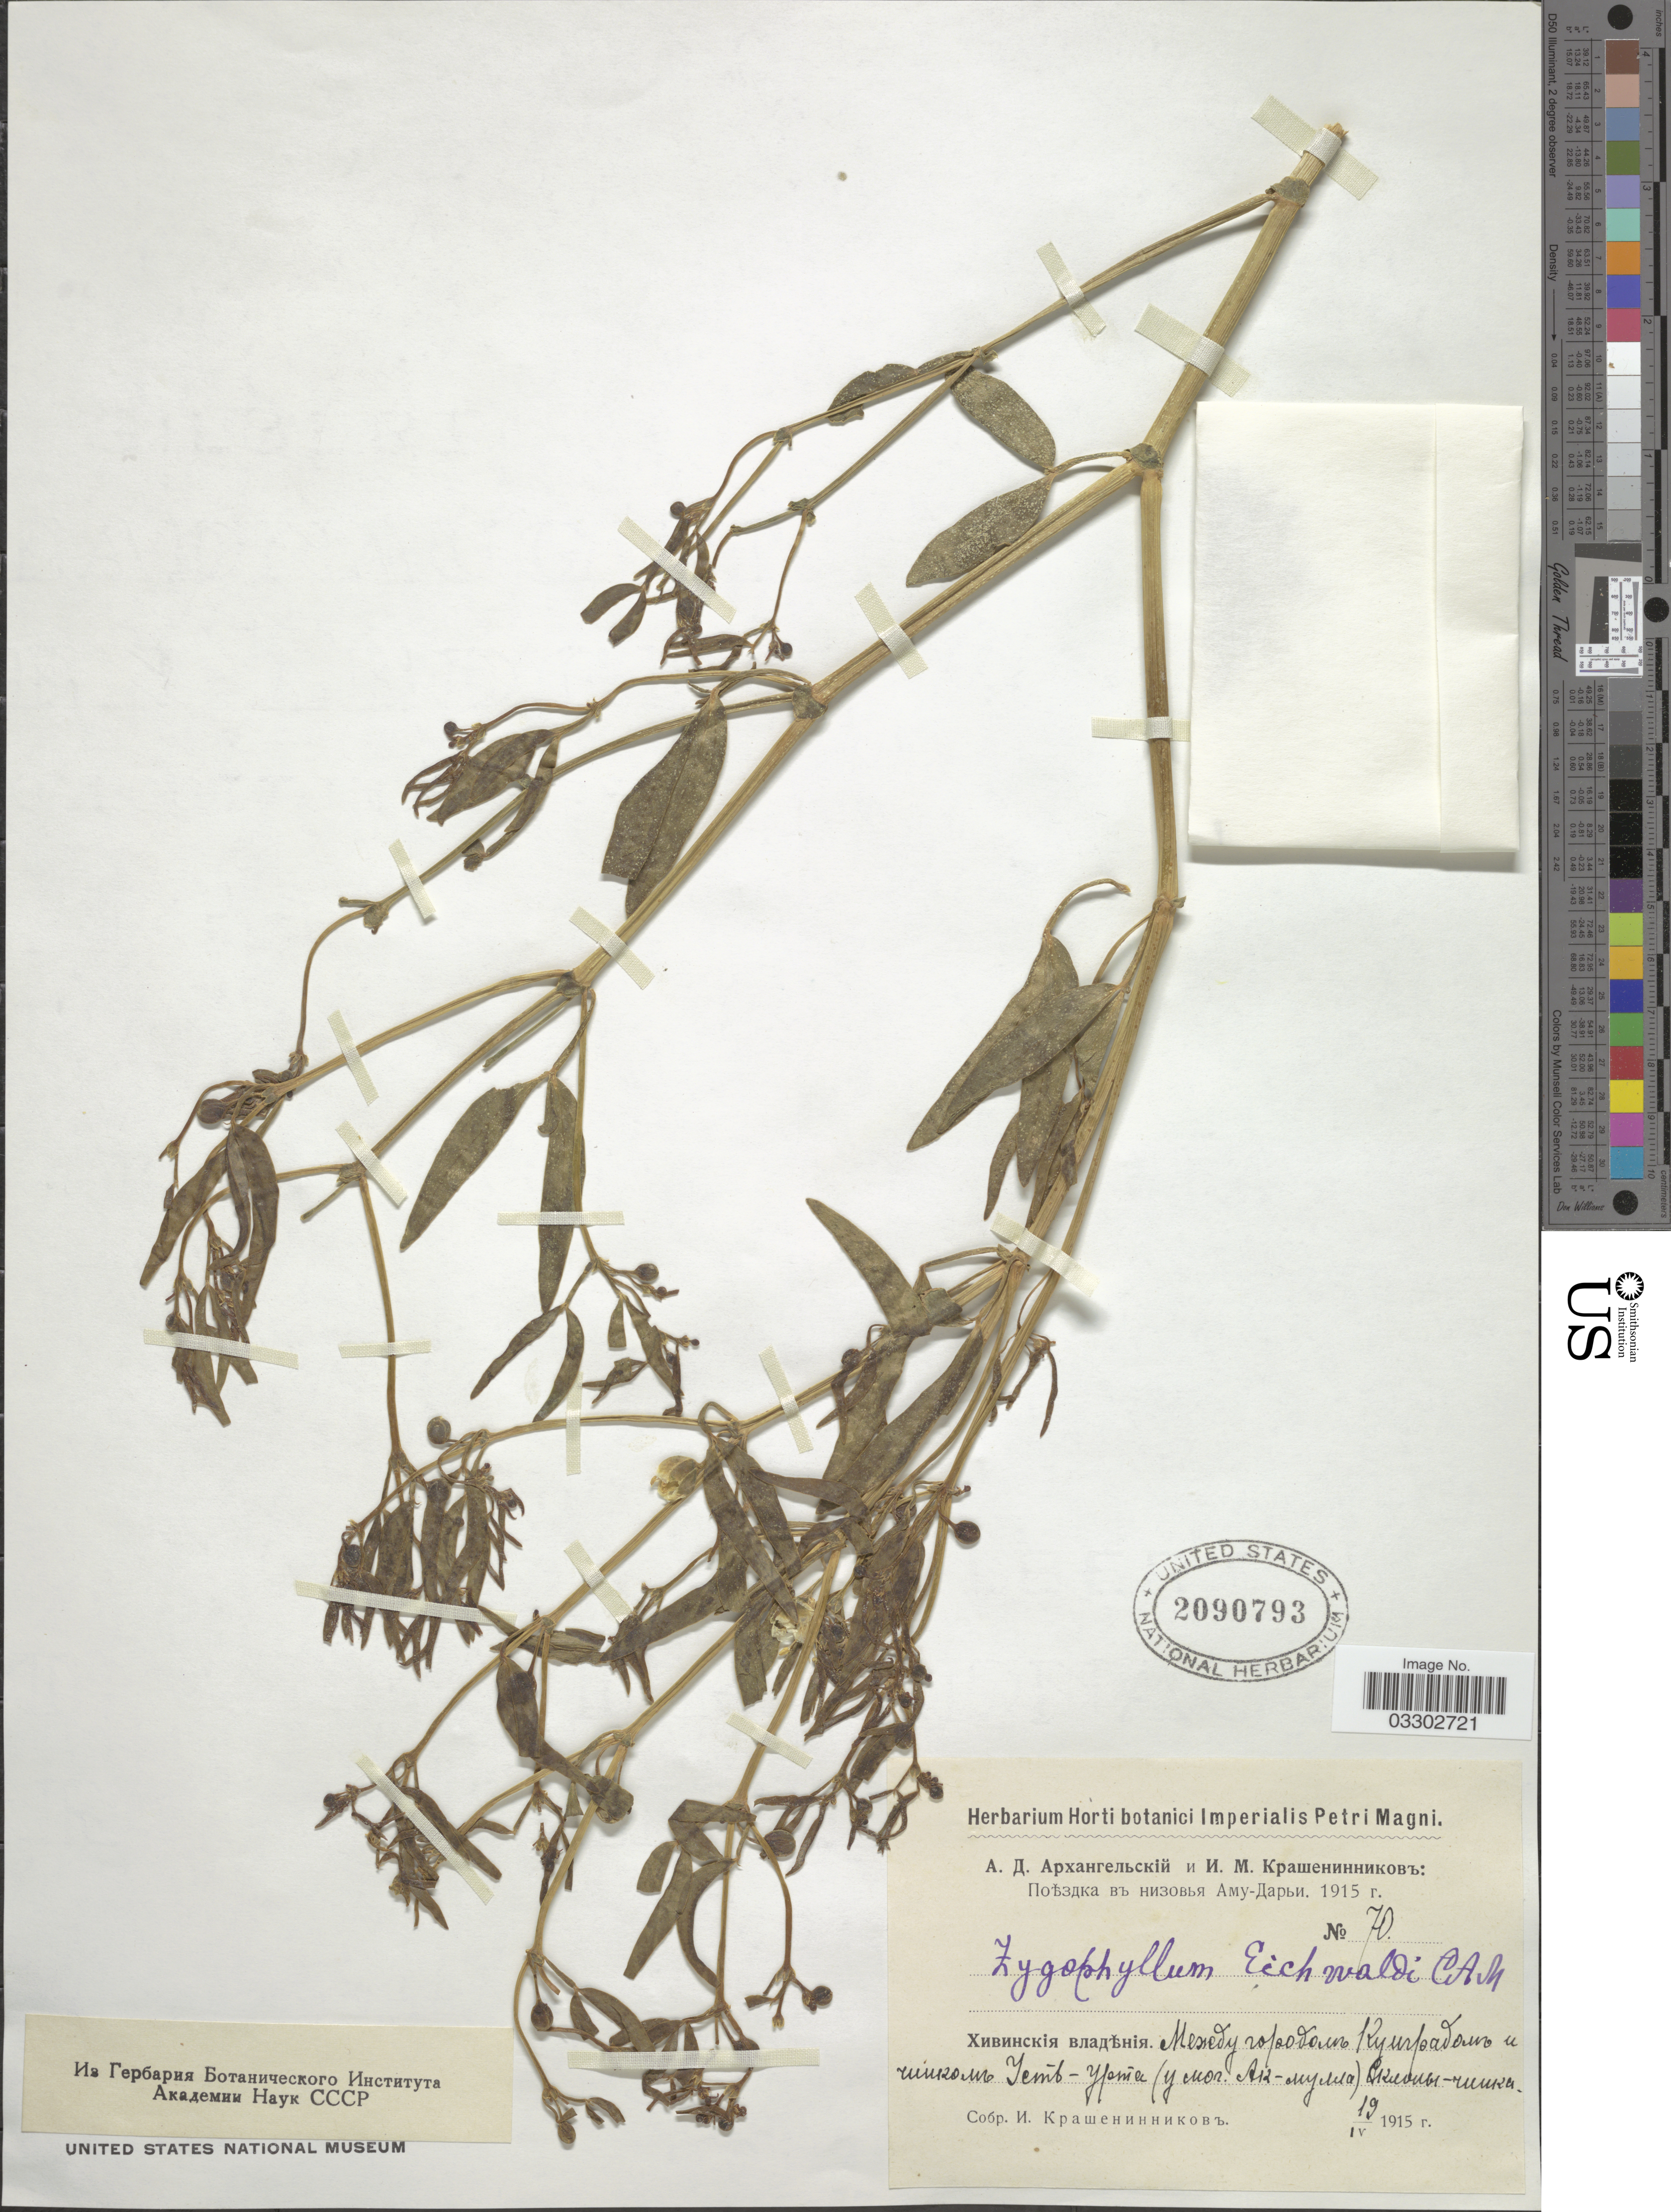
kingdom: Plantae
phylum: Tracheophyta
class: Magnoliopsida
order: Zygophyllales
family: Zygophyllaceae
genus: Zygophyllum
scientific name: Zygophyllum eichwaldii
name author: C.A. Mey.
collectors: I. Krasheninnikov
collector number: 70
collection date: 1915-04-19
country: Uzbekistan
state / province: Qoraqalpog'iston Republikasi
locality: Between Kungard and Ust-Urt, near Ak-Mulla grave.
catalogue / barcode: US 2090793